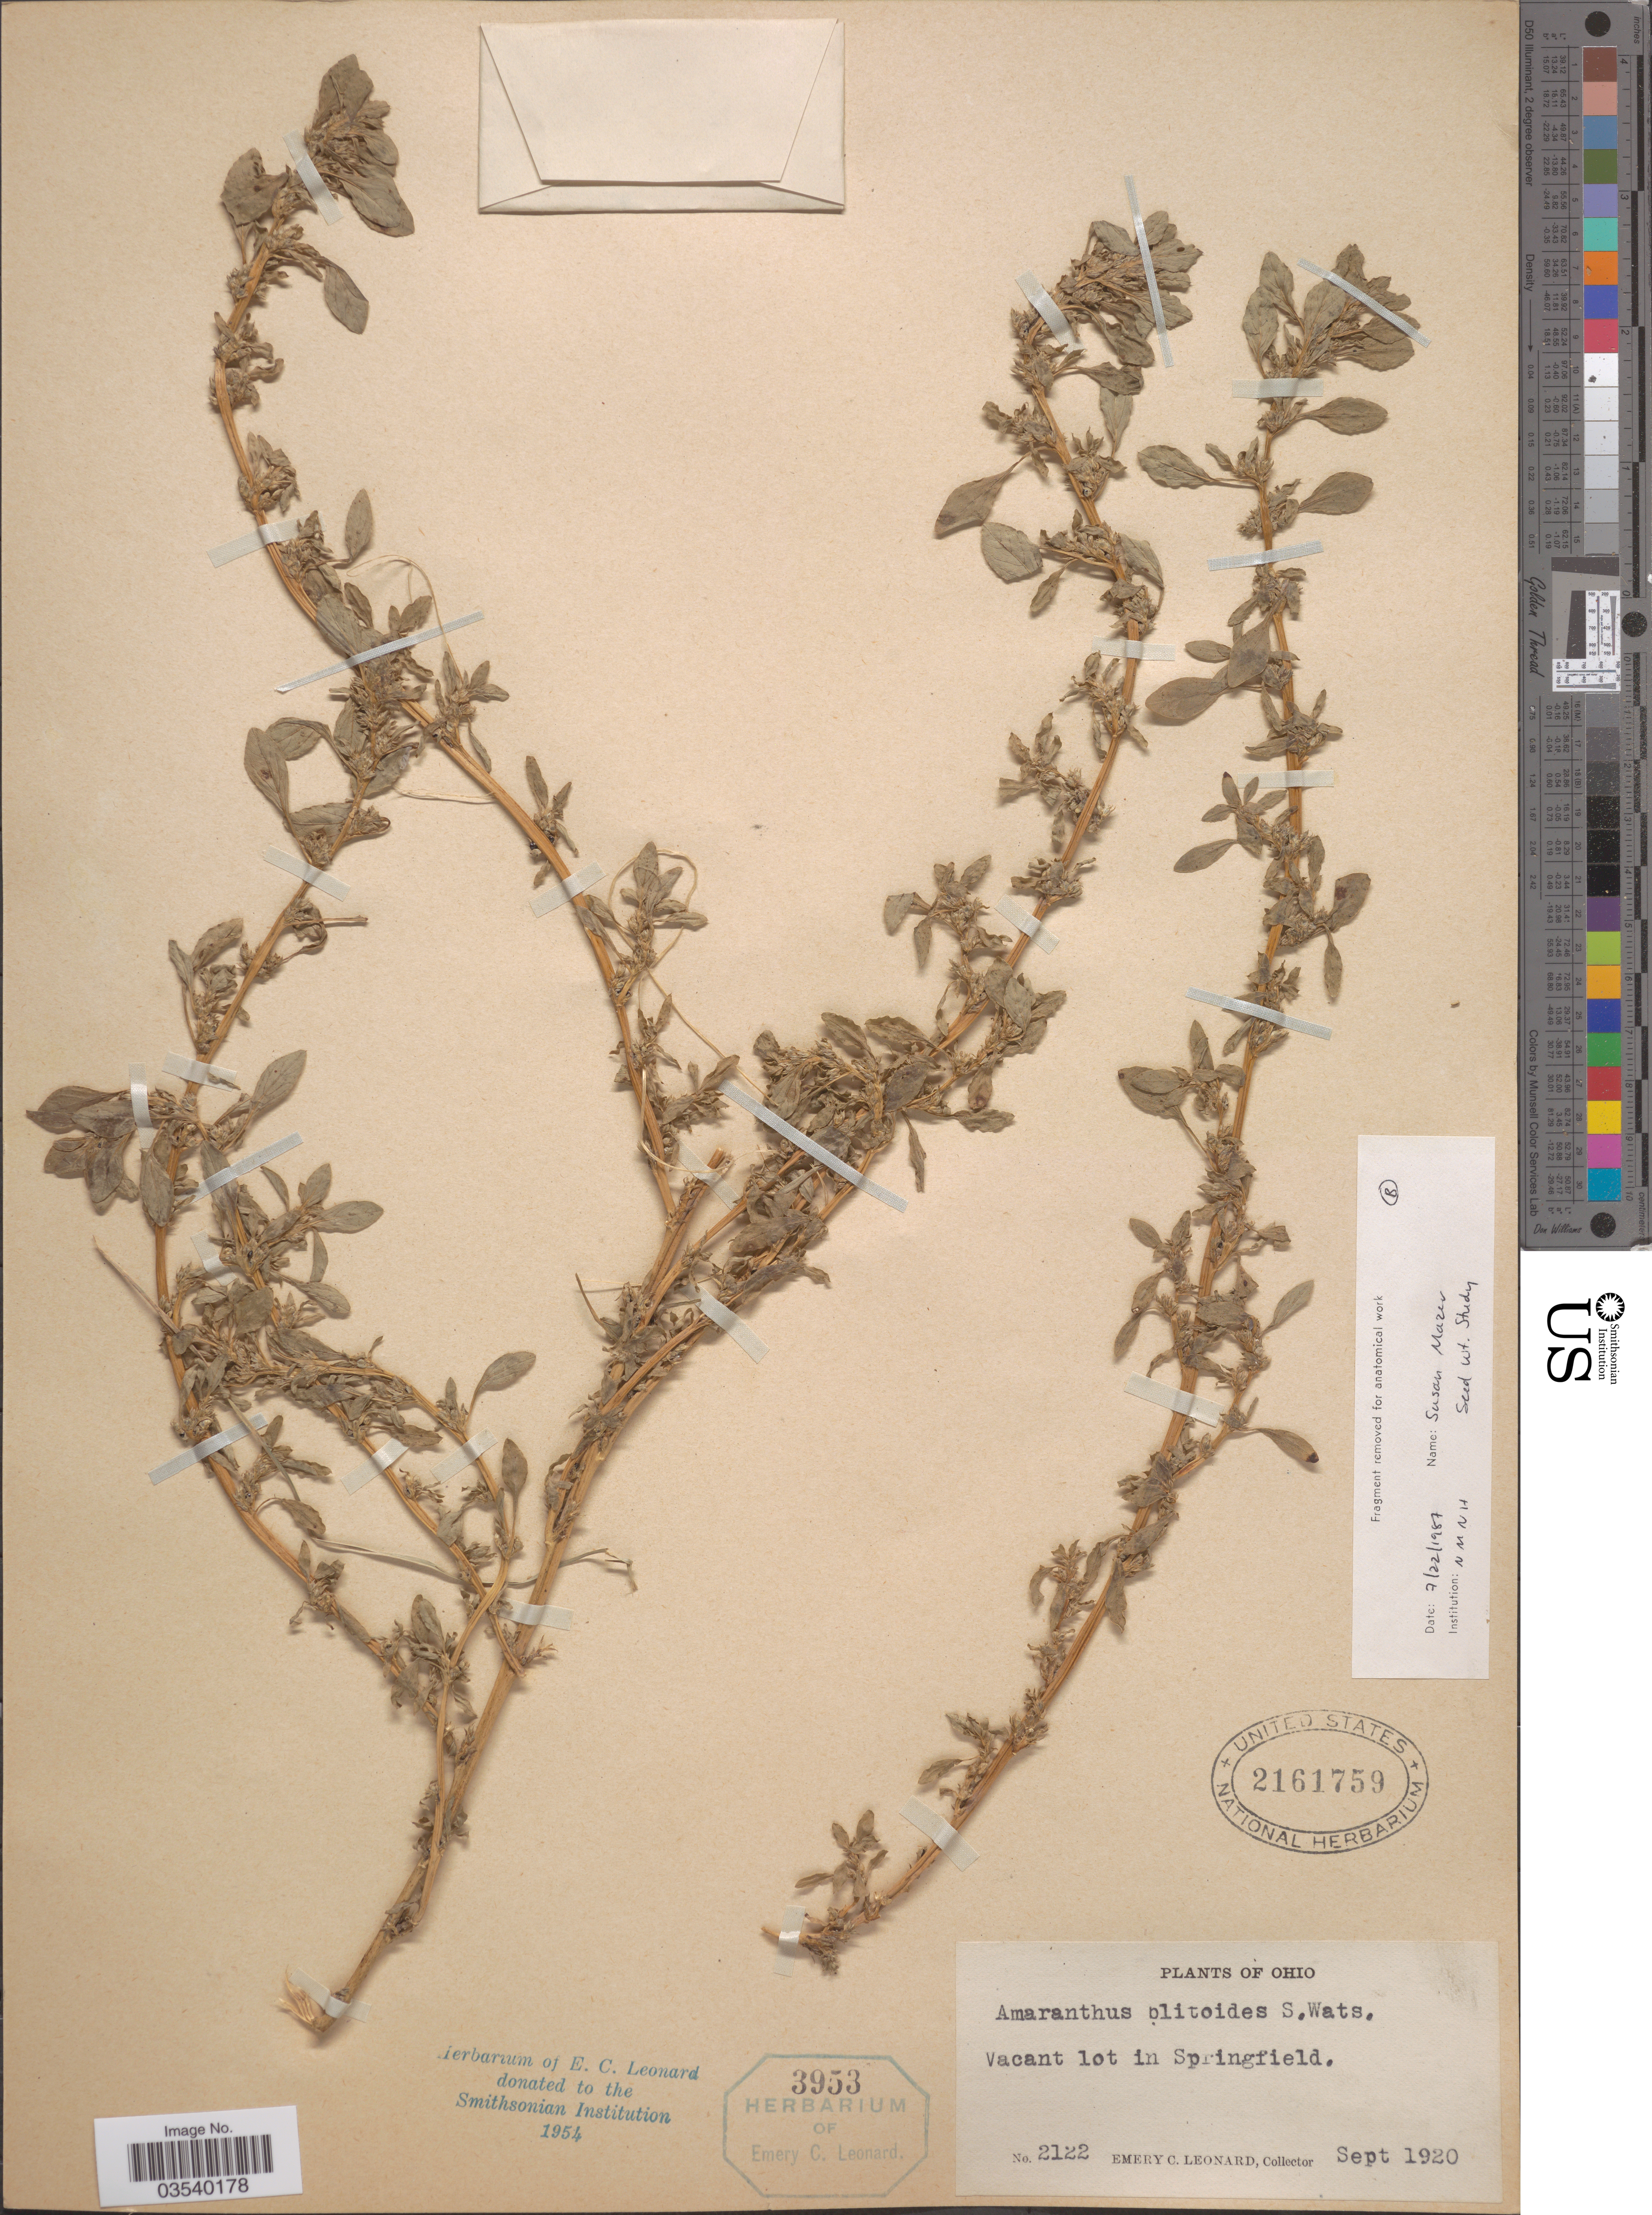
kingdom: Plantae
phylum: Tracheophyta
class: Magnoliopsida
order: Caryophyllales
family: Amaranthaceae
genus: Amaranthus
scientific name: Amaranthus blitoides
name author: S. Watson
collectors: E. C. Leonard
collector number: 2122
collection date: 1920-09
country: United States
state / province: Ohio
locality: Vacant lot in Springfield.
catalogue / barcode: US 2161759